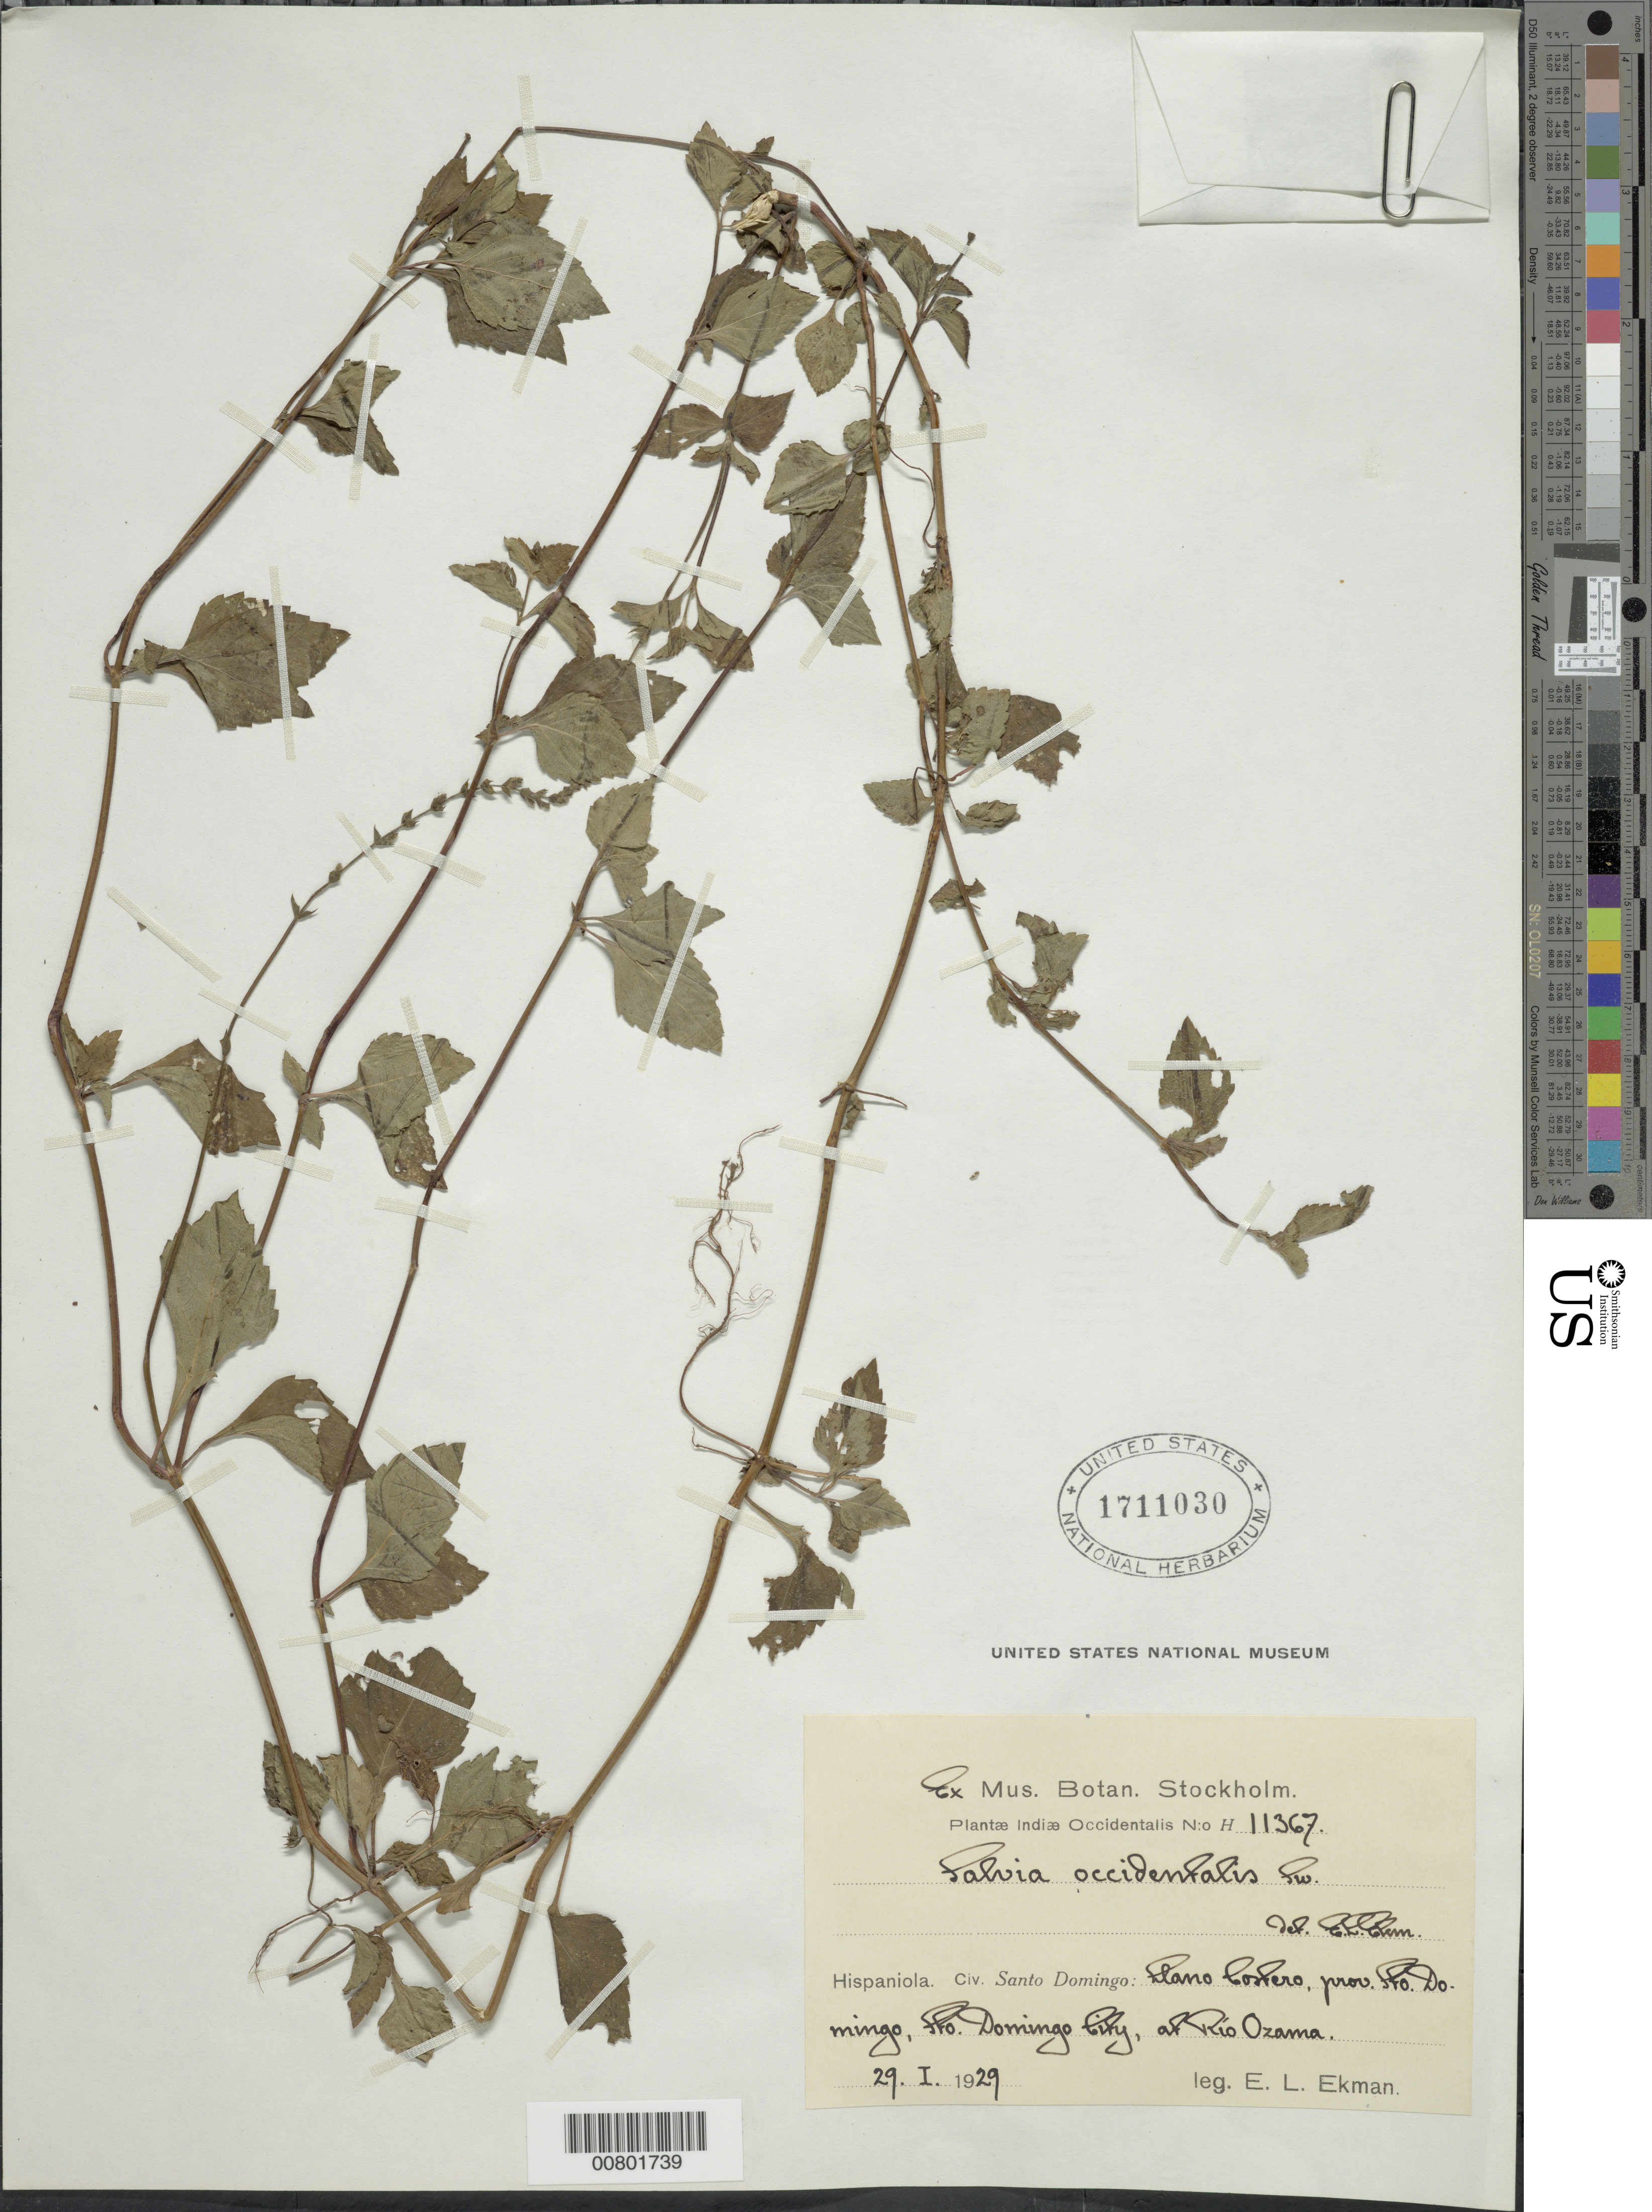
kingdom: Plantae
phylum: Tracheophyta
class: Magnoliopsida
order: Lamiales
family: Lamiaceae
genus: Salvia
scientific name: Salvia occidentalis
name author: Sw.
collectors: E. L. Ekman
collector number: H 11367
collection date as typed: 29 Jan 1929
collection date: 1929-01-29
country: Dominican Republic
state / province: Distrito Nacional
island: Hispaniola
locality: Llano Costero, Santo Domingo City, Río Ozama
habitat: At river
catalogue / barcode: US 1711030